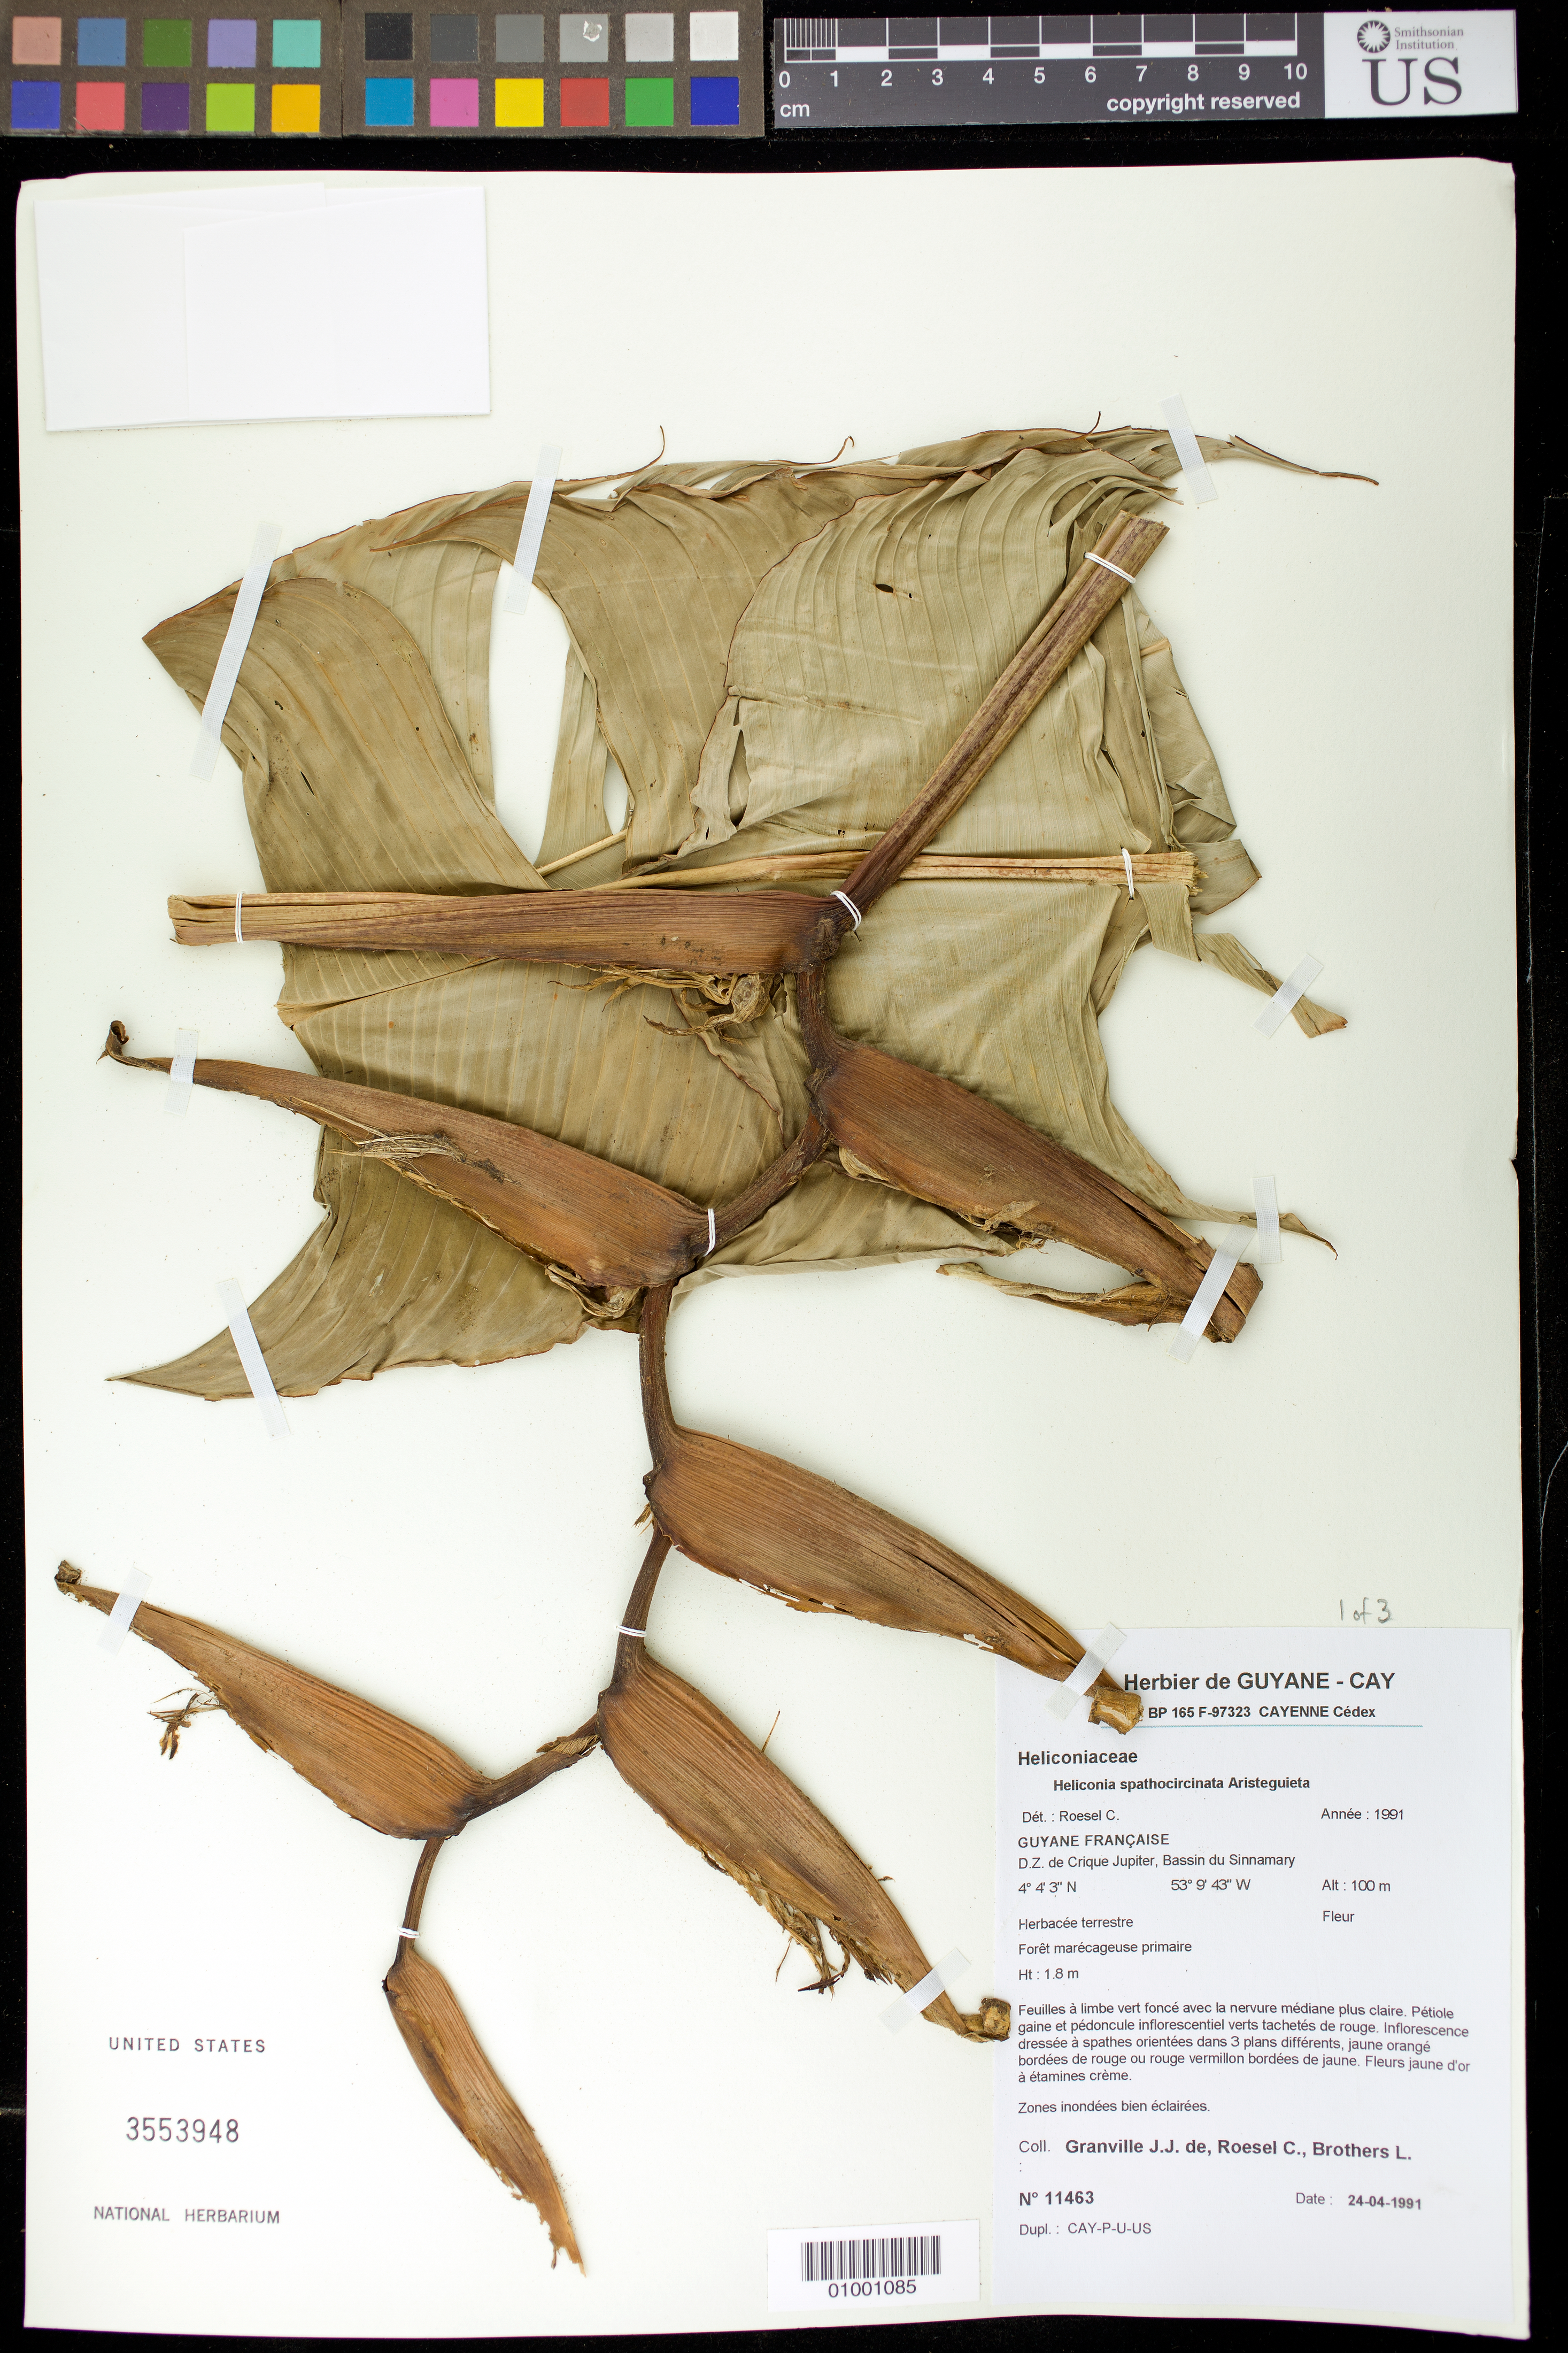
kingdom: Plantae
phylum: Tracheophyta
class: Liliopsida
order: Zingiberales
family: Heliconiaceae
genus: Heliconia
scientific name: Heliconia spathocircinata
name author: Aristeg.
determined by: Roesel, C. S., (BOT), Smithsonian Institution - National Museum of Natural History (UNITED STATES)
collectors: J.-J. de Granville, C. S. Roesel & L. Brothers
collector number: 11463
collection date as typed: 24-Apr-91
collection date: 1991-04-24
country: French Guiana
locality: D.Z. de Crique Jupiter, Bassin du Sinnamary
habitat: Foret marecageuse primaire. Zones inondees bien eclairees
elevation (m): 100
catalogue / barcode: US 3553948